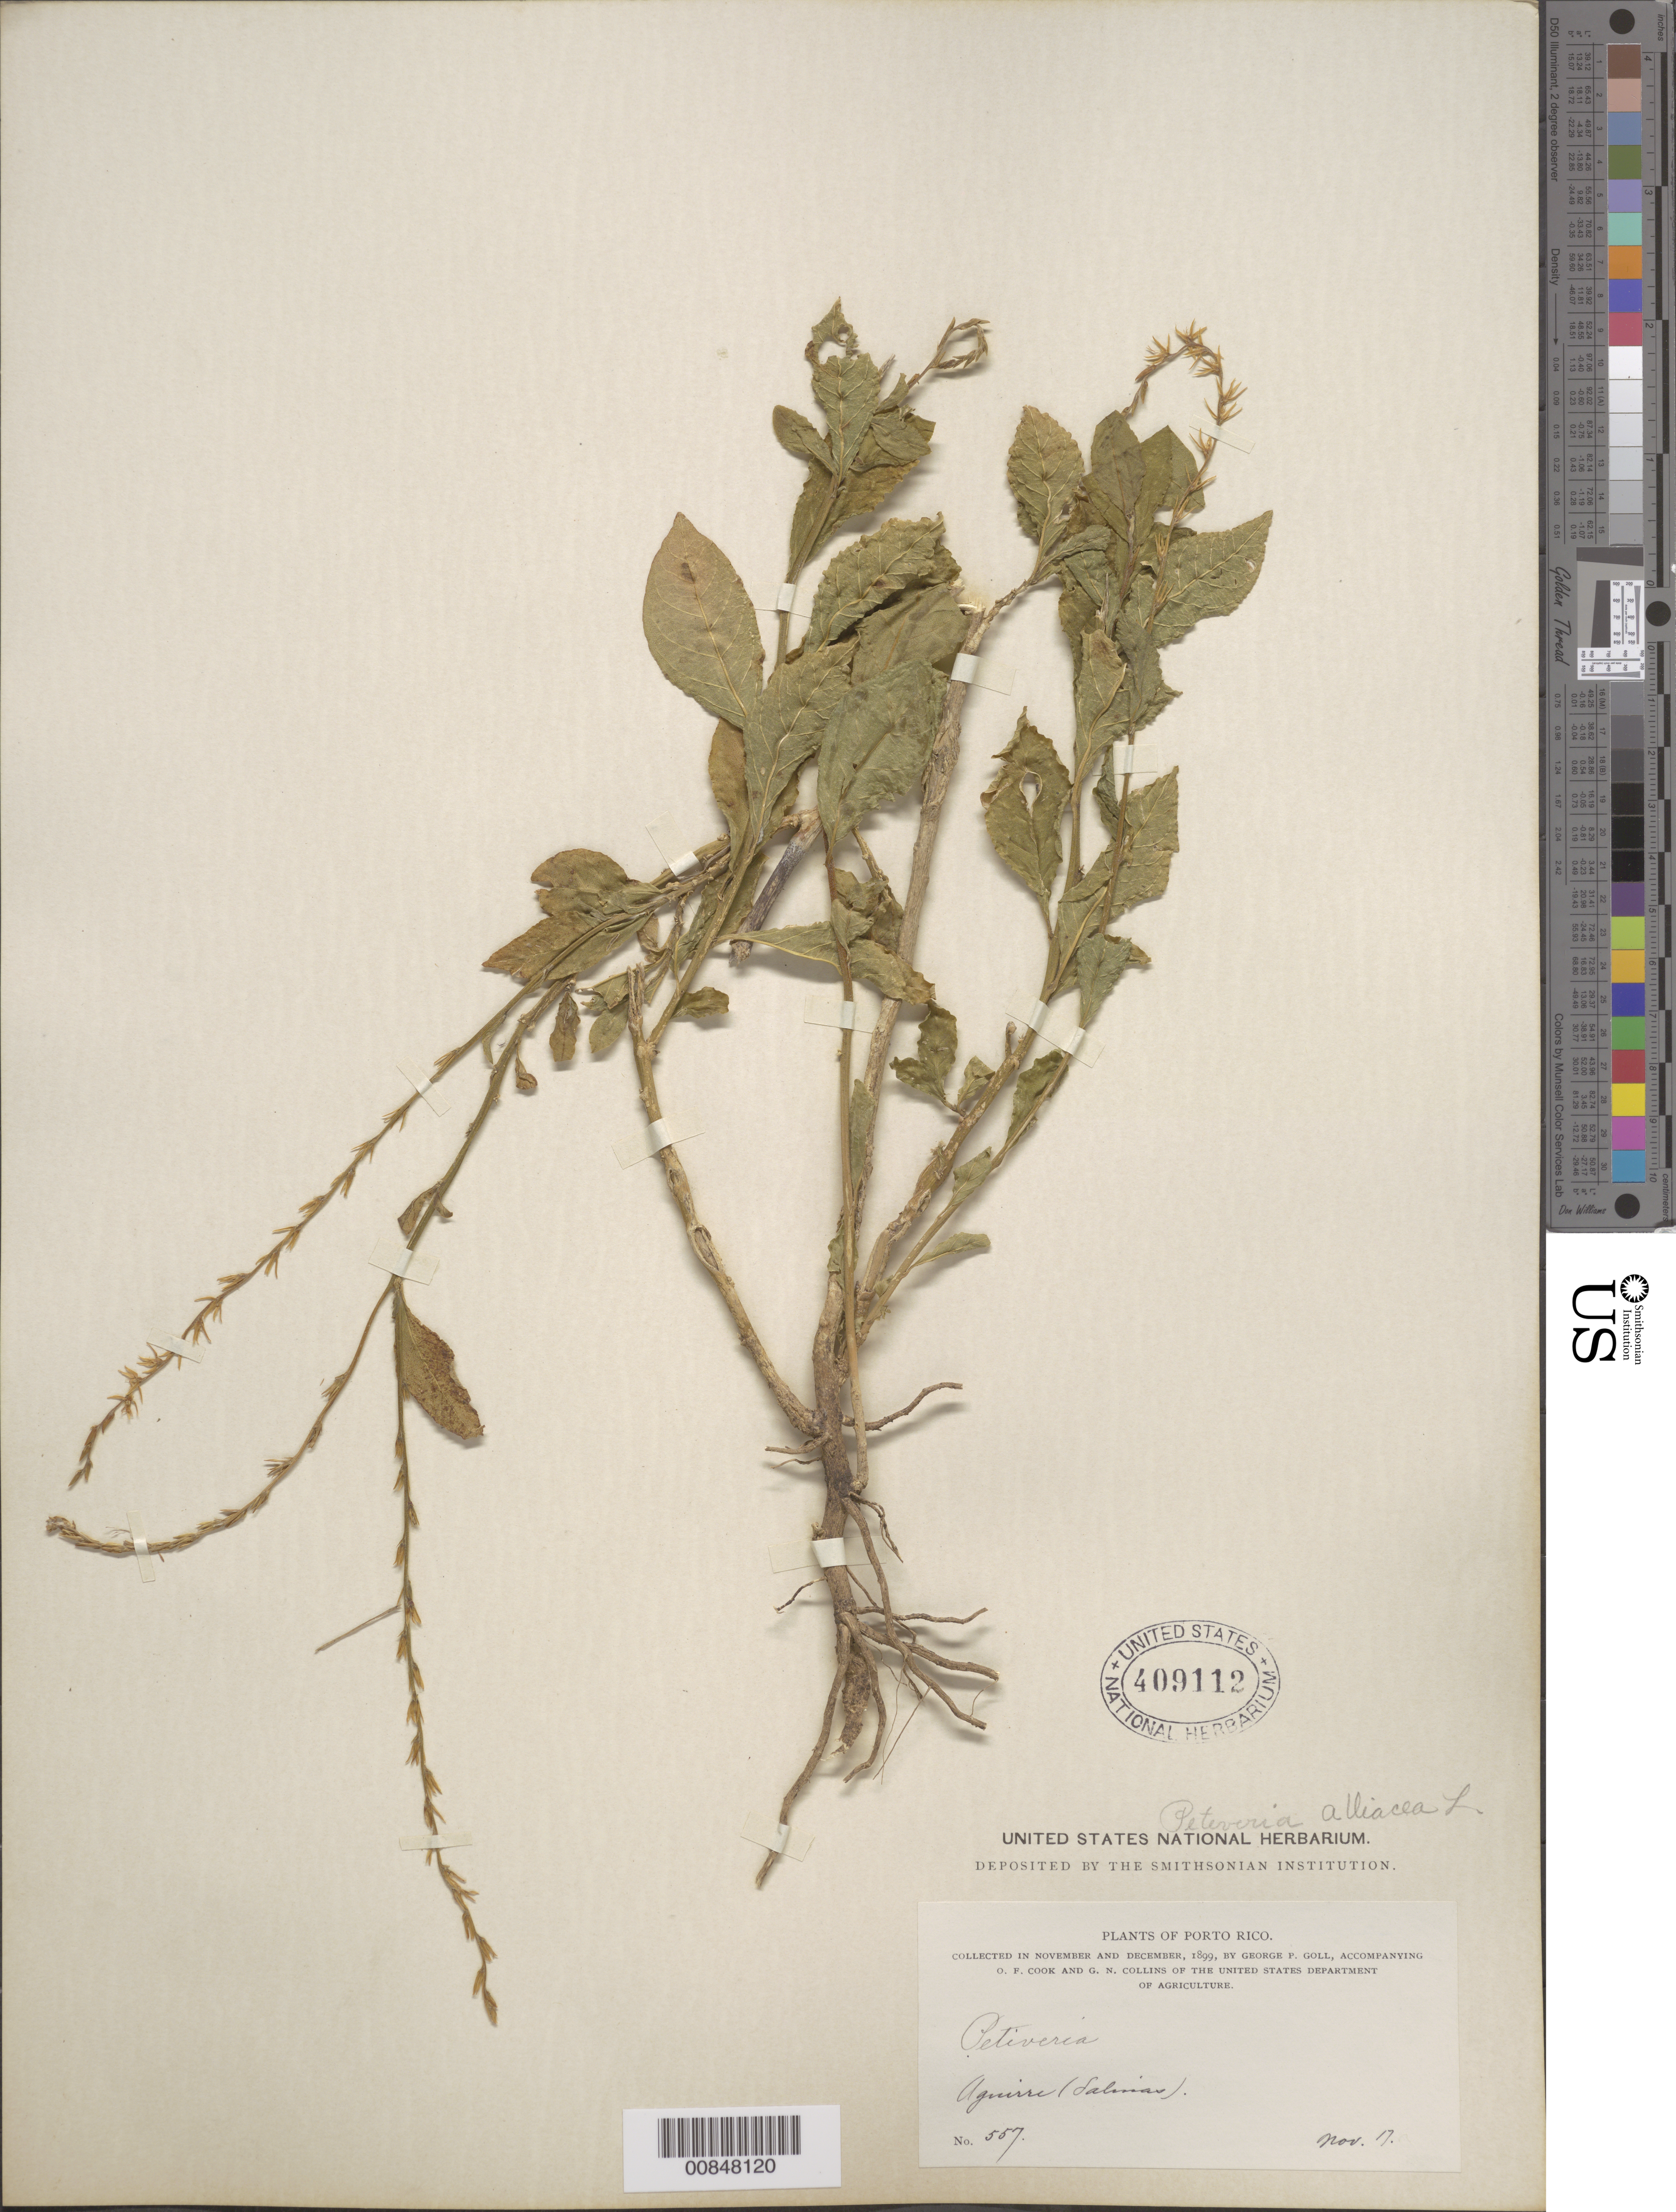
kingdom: Plantae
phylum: Tracheophyta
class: Magnoliopsida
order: Caryophyllales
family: Phytolaccaceae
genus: Petiveria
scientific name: Petiveria alliacea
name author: L.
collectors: G. Goll, O. F. Cook & G. N. Collins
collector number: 557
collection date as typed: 17 Nov 1899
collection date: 1899-11-17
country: Puerto Rico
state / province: Salinas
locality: Aguirre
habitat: Salinas.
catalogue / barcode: US 409112